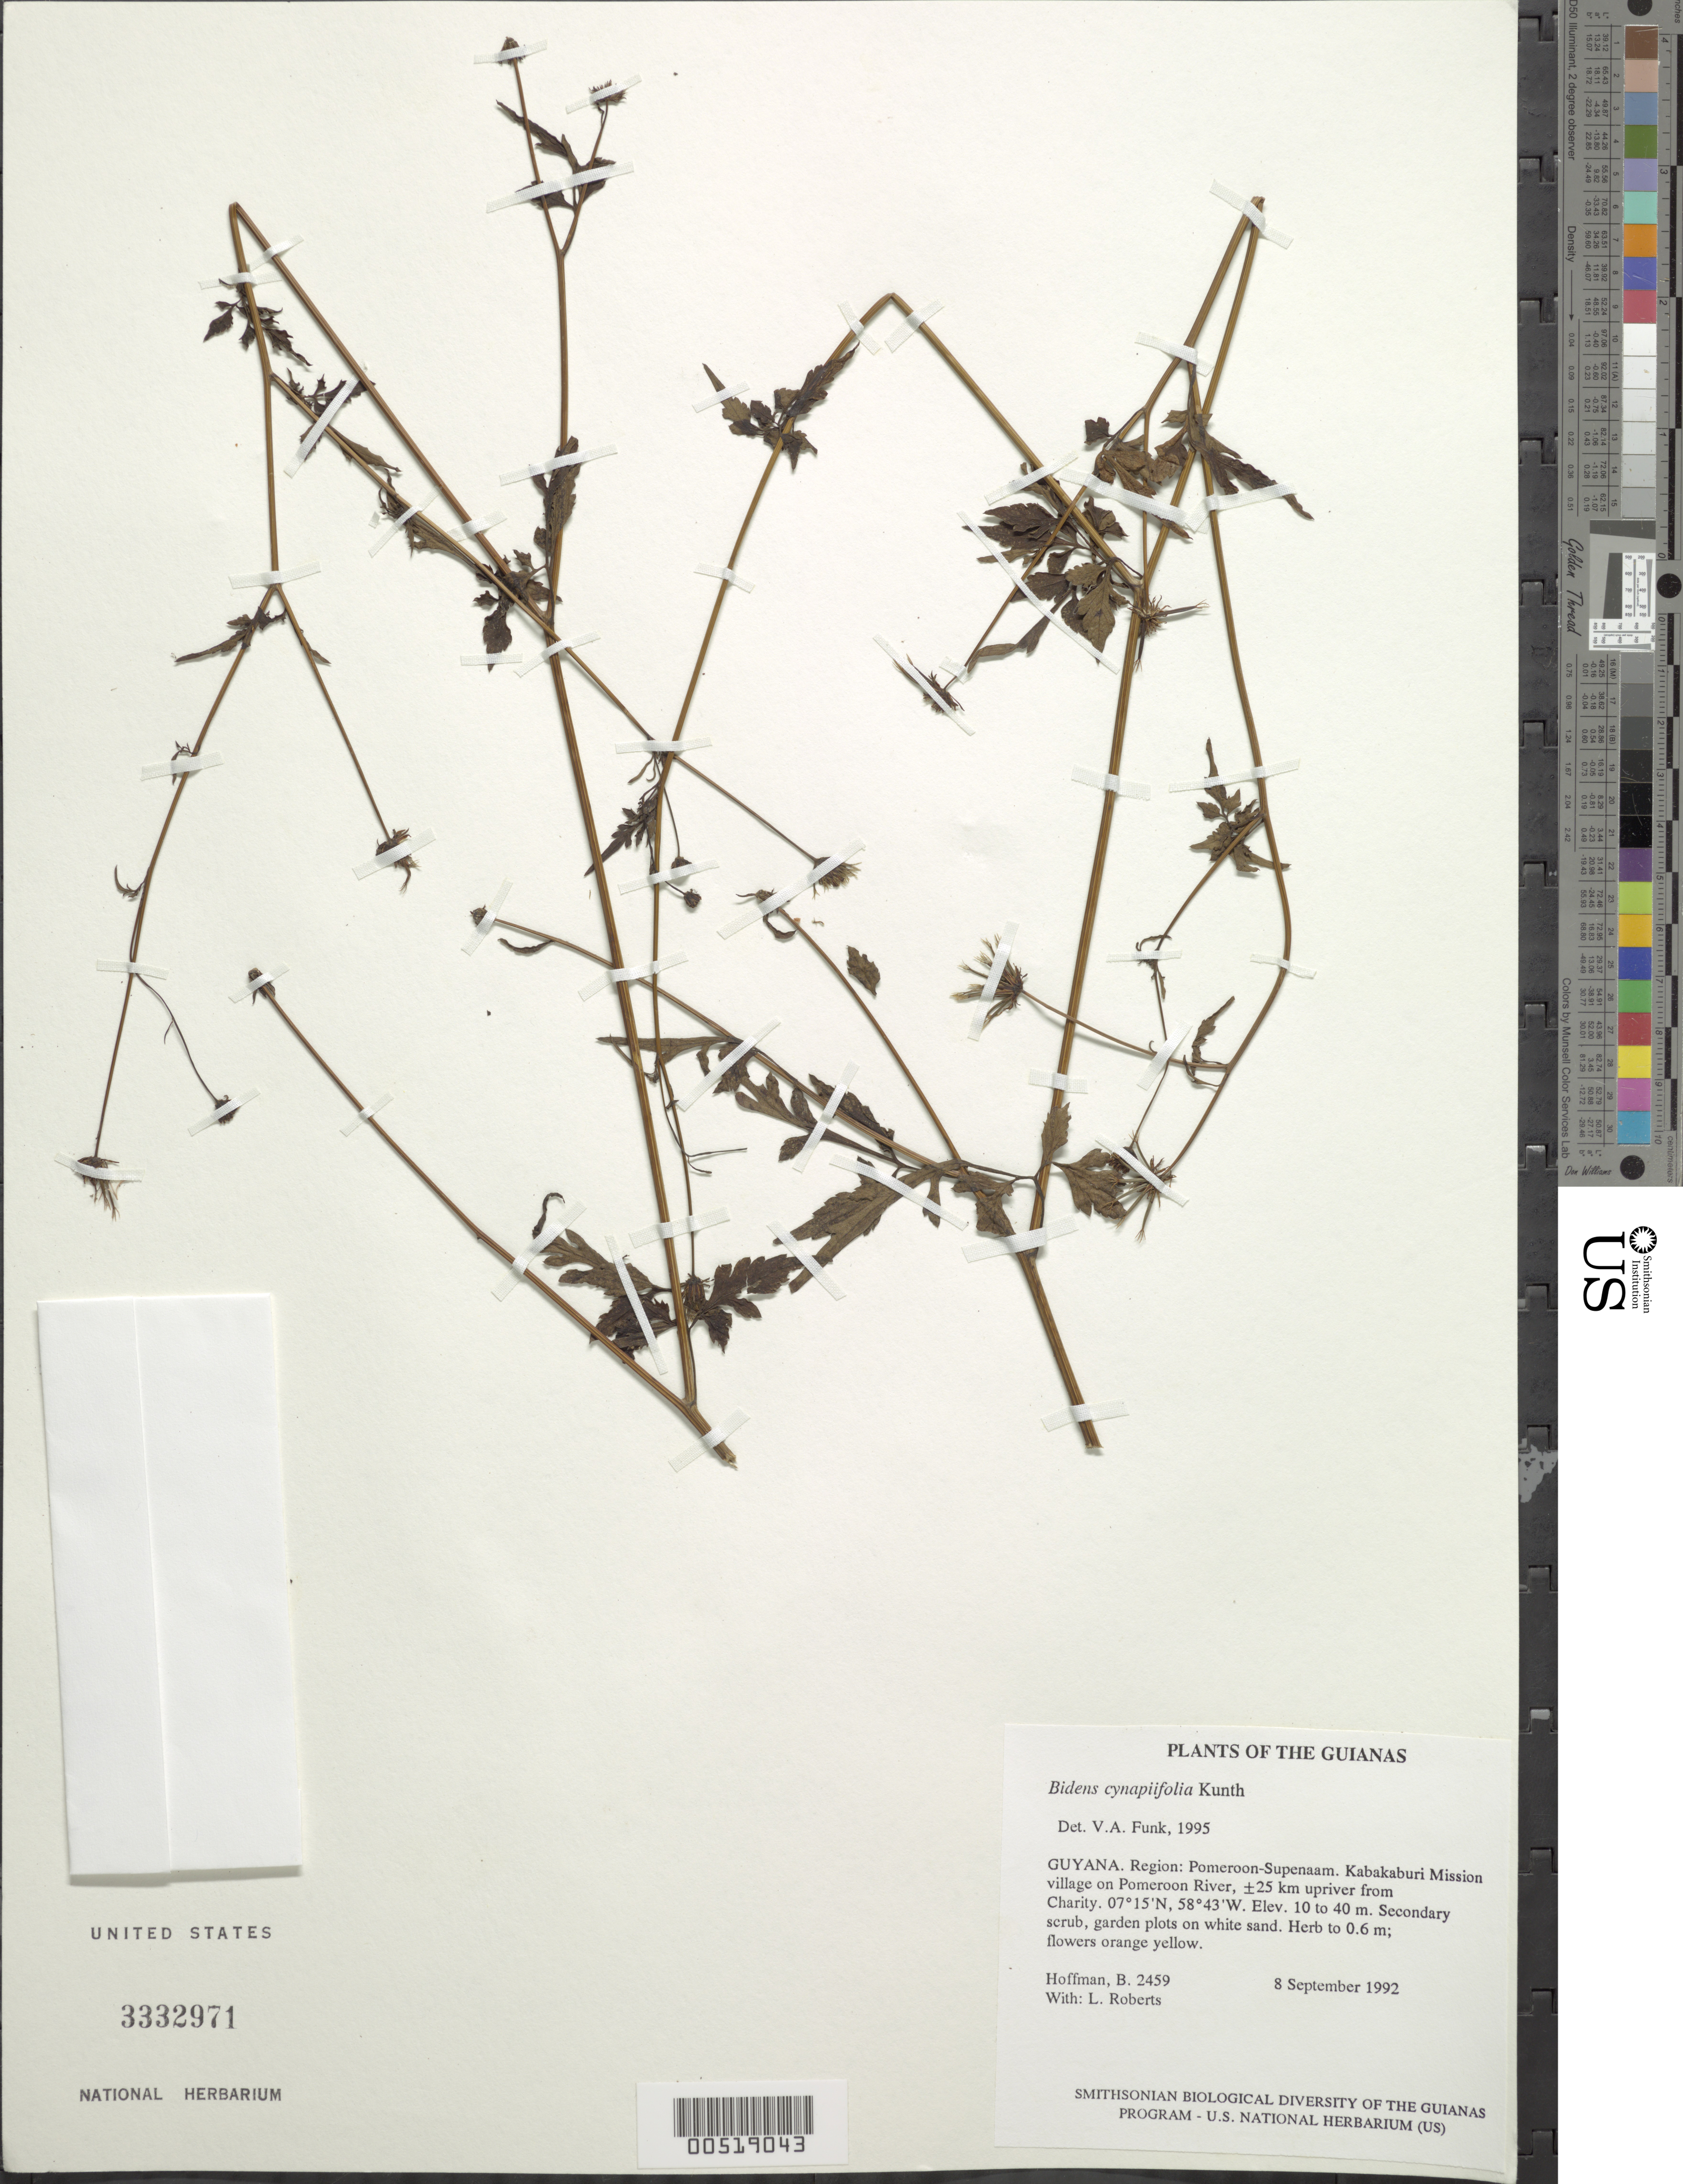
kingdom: Plantae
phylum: Tracheophyta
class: Magnoliopsida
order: Asterales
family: Asteraceae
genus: Bidens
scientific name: Bidens cynapiifolia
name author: Kunth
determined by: Funk, Vicki A., (BOT), Smithsonian Institution - National Museum of Natural History (UNITED STATES)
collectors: B. Hoffman & L. Roberts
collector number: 2459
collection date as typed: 8 September 1992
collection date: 1992-09-08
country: Guyana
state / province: Pomeroon-Supenaam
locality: Kabakaburi Mission village on Pomeroon River, ±25 km upriver from Charity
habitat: Secondary scrub, garden plots on white sand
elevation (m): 10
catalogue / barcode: US 3332971